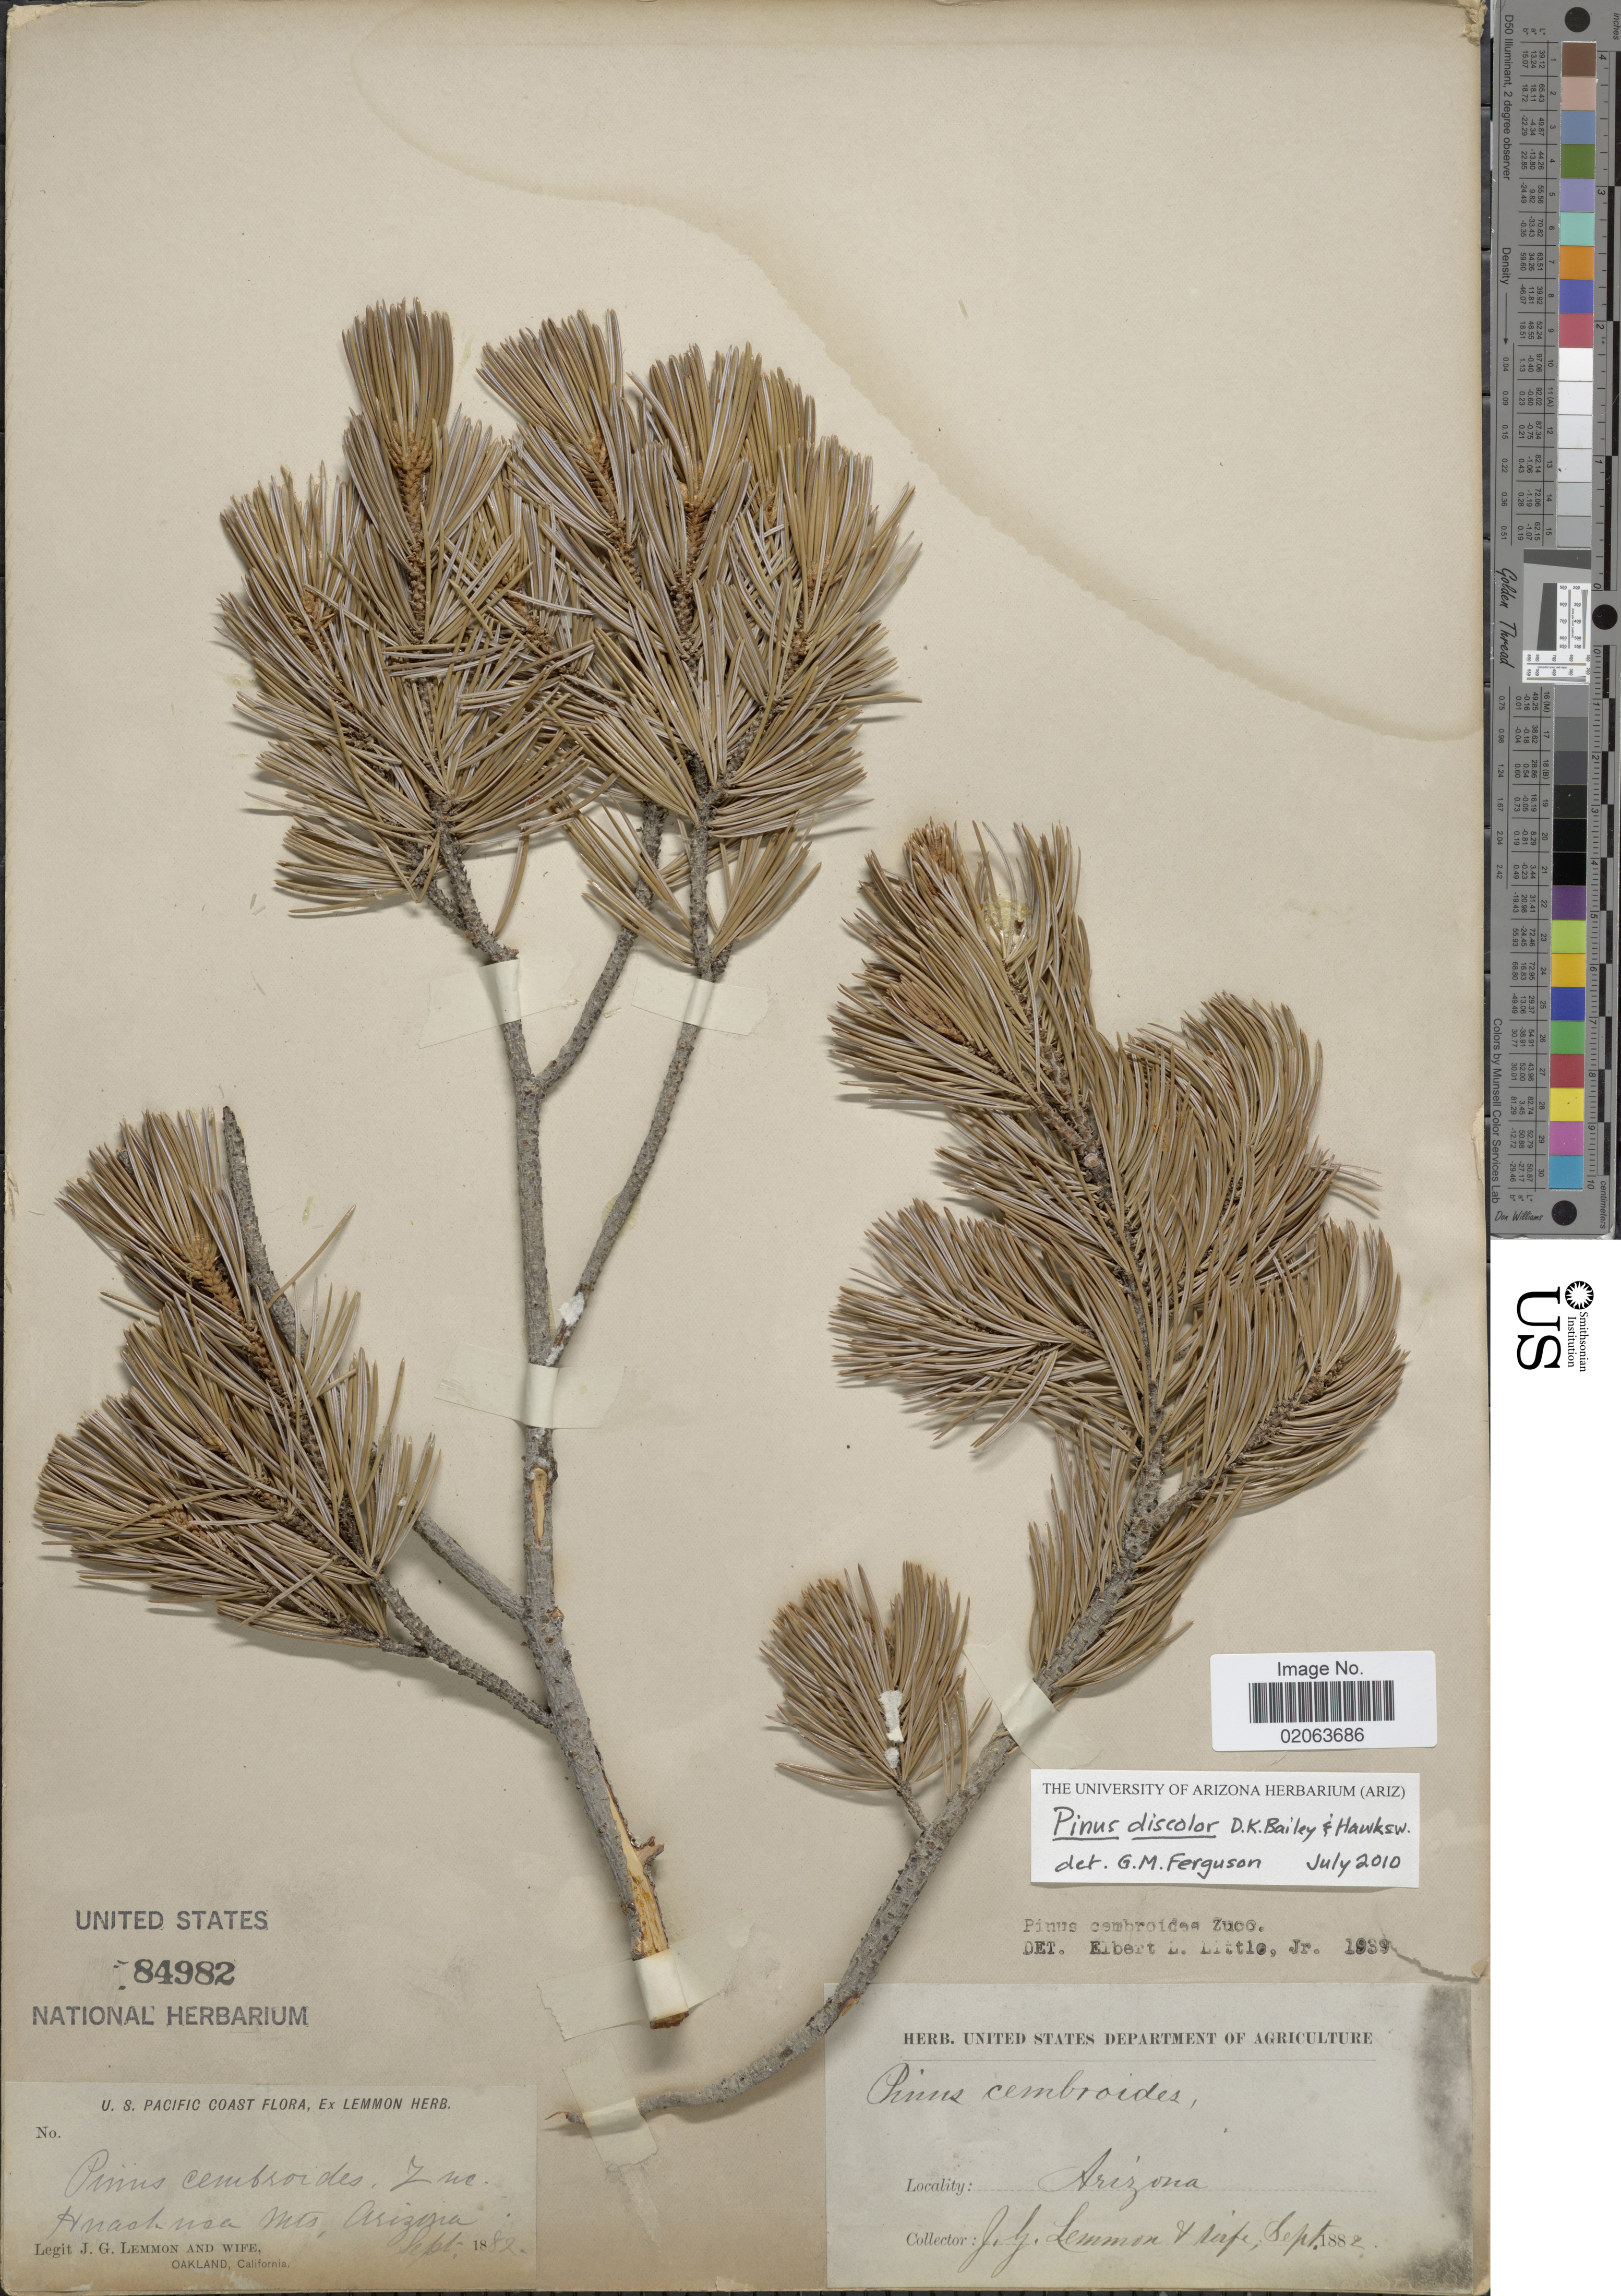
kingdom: Plantae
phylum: Tracheophyta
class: Pinopsida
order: Pinales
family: Pinaceae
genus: Pinus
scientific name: Pinus discolor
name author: D.K. Bailey & Hawksw.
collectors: J. Lemmon & Mrs. J. G. Lemmon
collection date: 1882-09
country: United States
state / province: Arizona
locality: Huachuca Mts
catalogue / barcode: US 84982